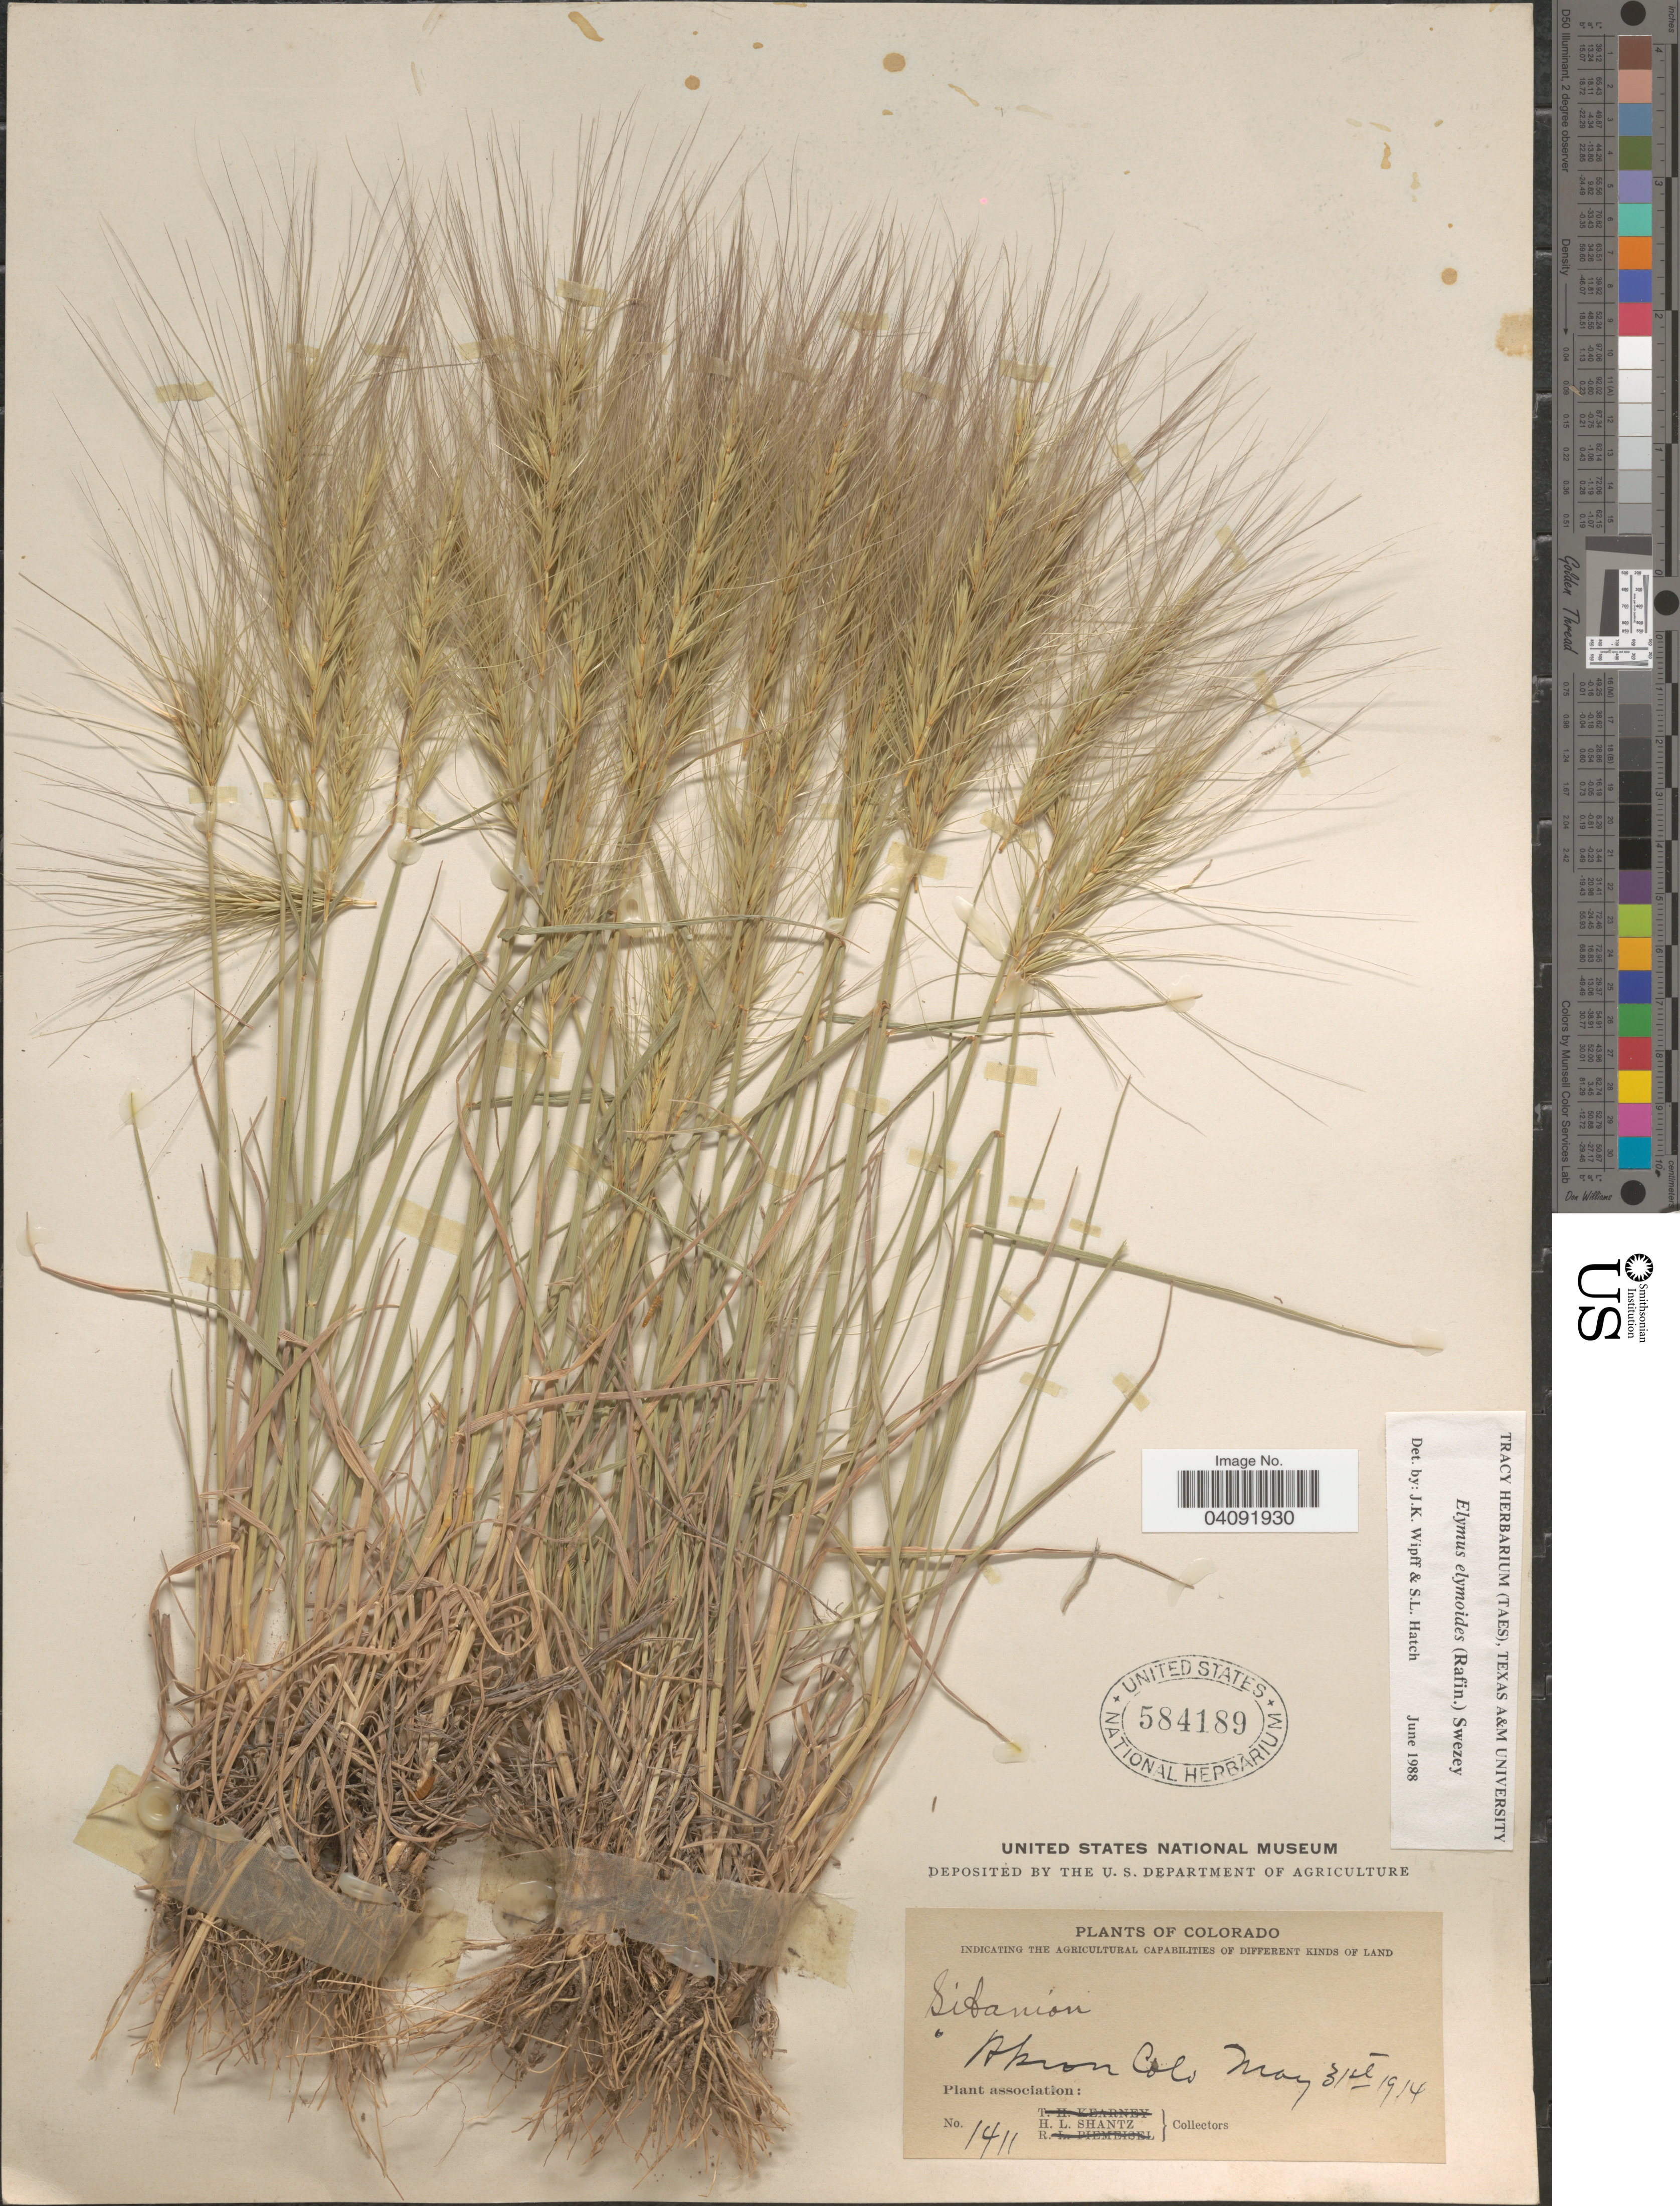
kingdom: Plantae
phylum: Tracheophyta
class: Liliopsida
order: Poales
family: Poaceae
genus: Elymus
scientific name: Elymus elymoides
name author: (Raf.) Swezey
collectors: H. Shantz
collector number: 1411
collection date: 1914-05-31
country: United States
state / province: Colorado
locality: Akron.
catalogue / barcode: US 584189